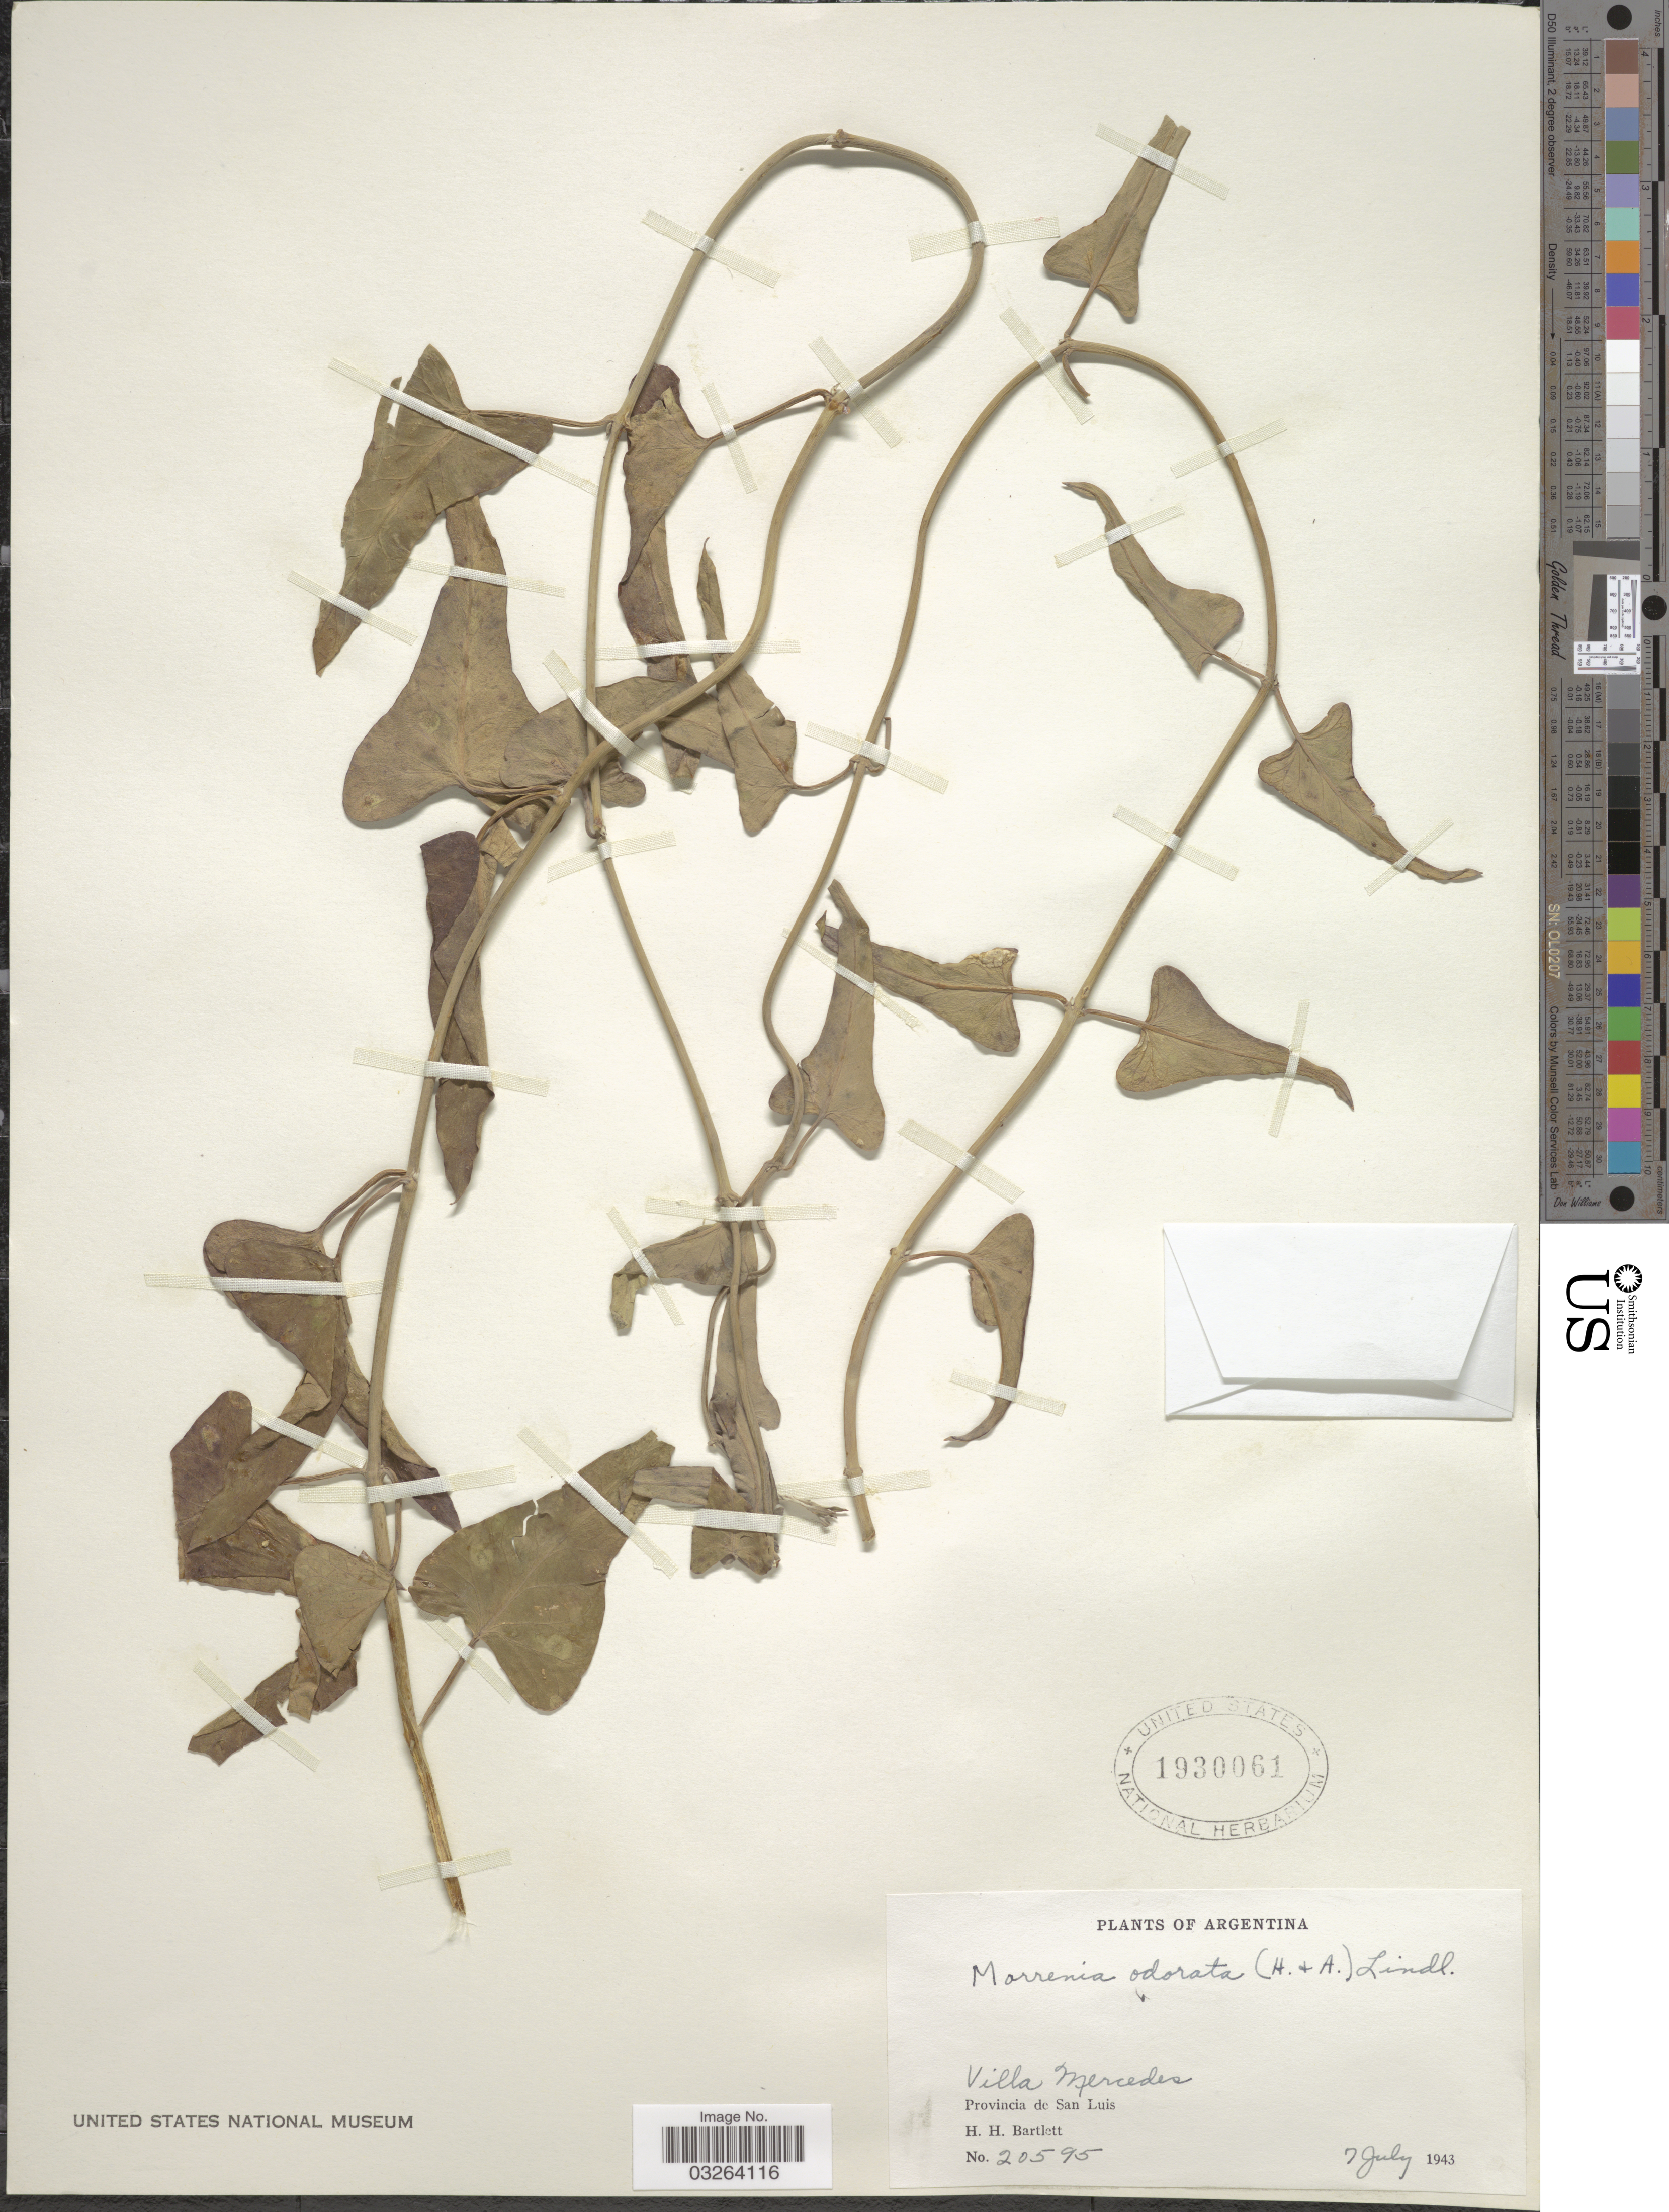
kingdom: Plantae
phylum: Tracheophyta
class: Magnoliopsida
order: Gentianales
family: Apocynaceae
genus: Morrenia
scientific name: Morrenia odorata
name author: (Hook. & Arn.) Lindl.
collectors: H. H. Bartlett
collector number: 20595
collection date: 1943-07-07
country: Argentina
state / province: San Luis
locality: Villa Mercedes. Provincia de San Luis.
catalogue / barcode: US 1930061